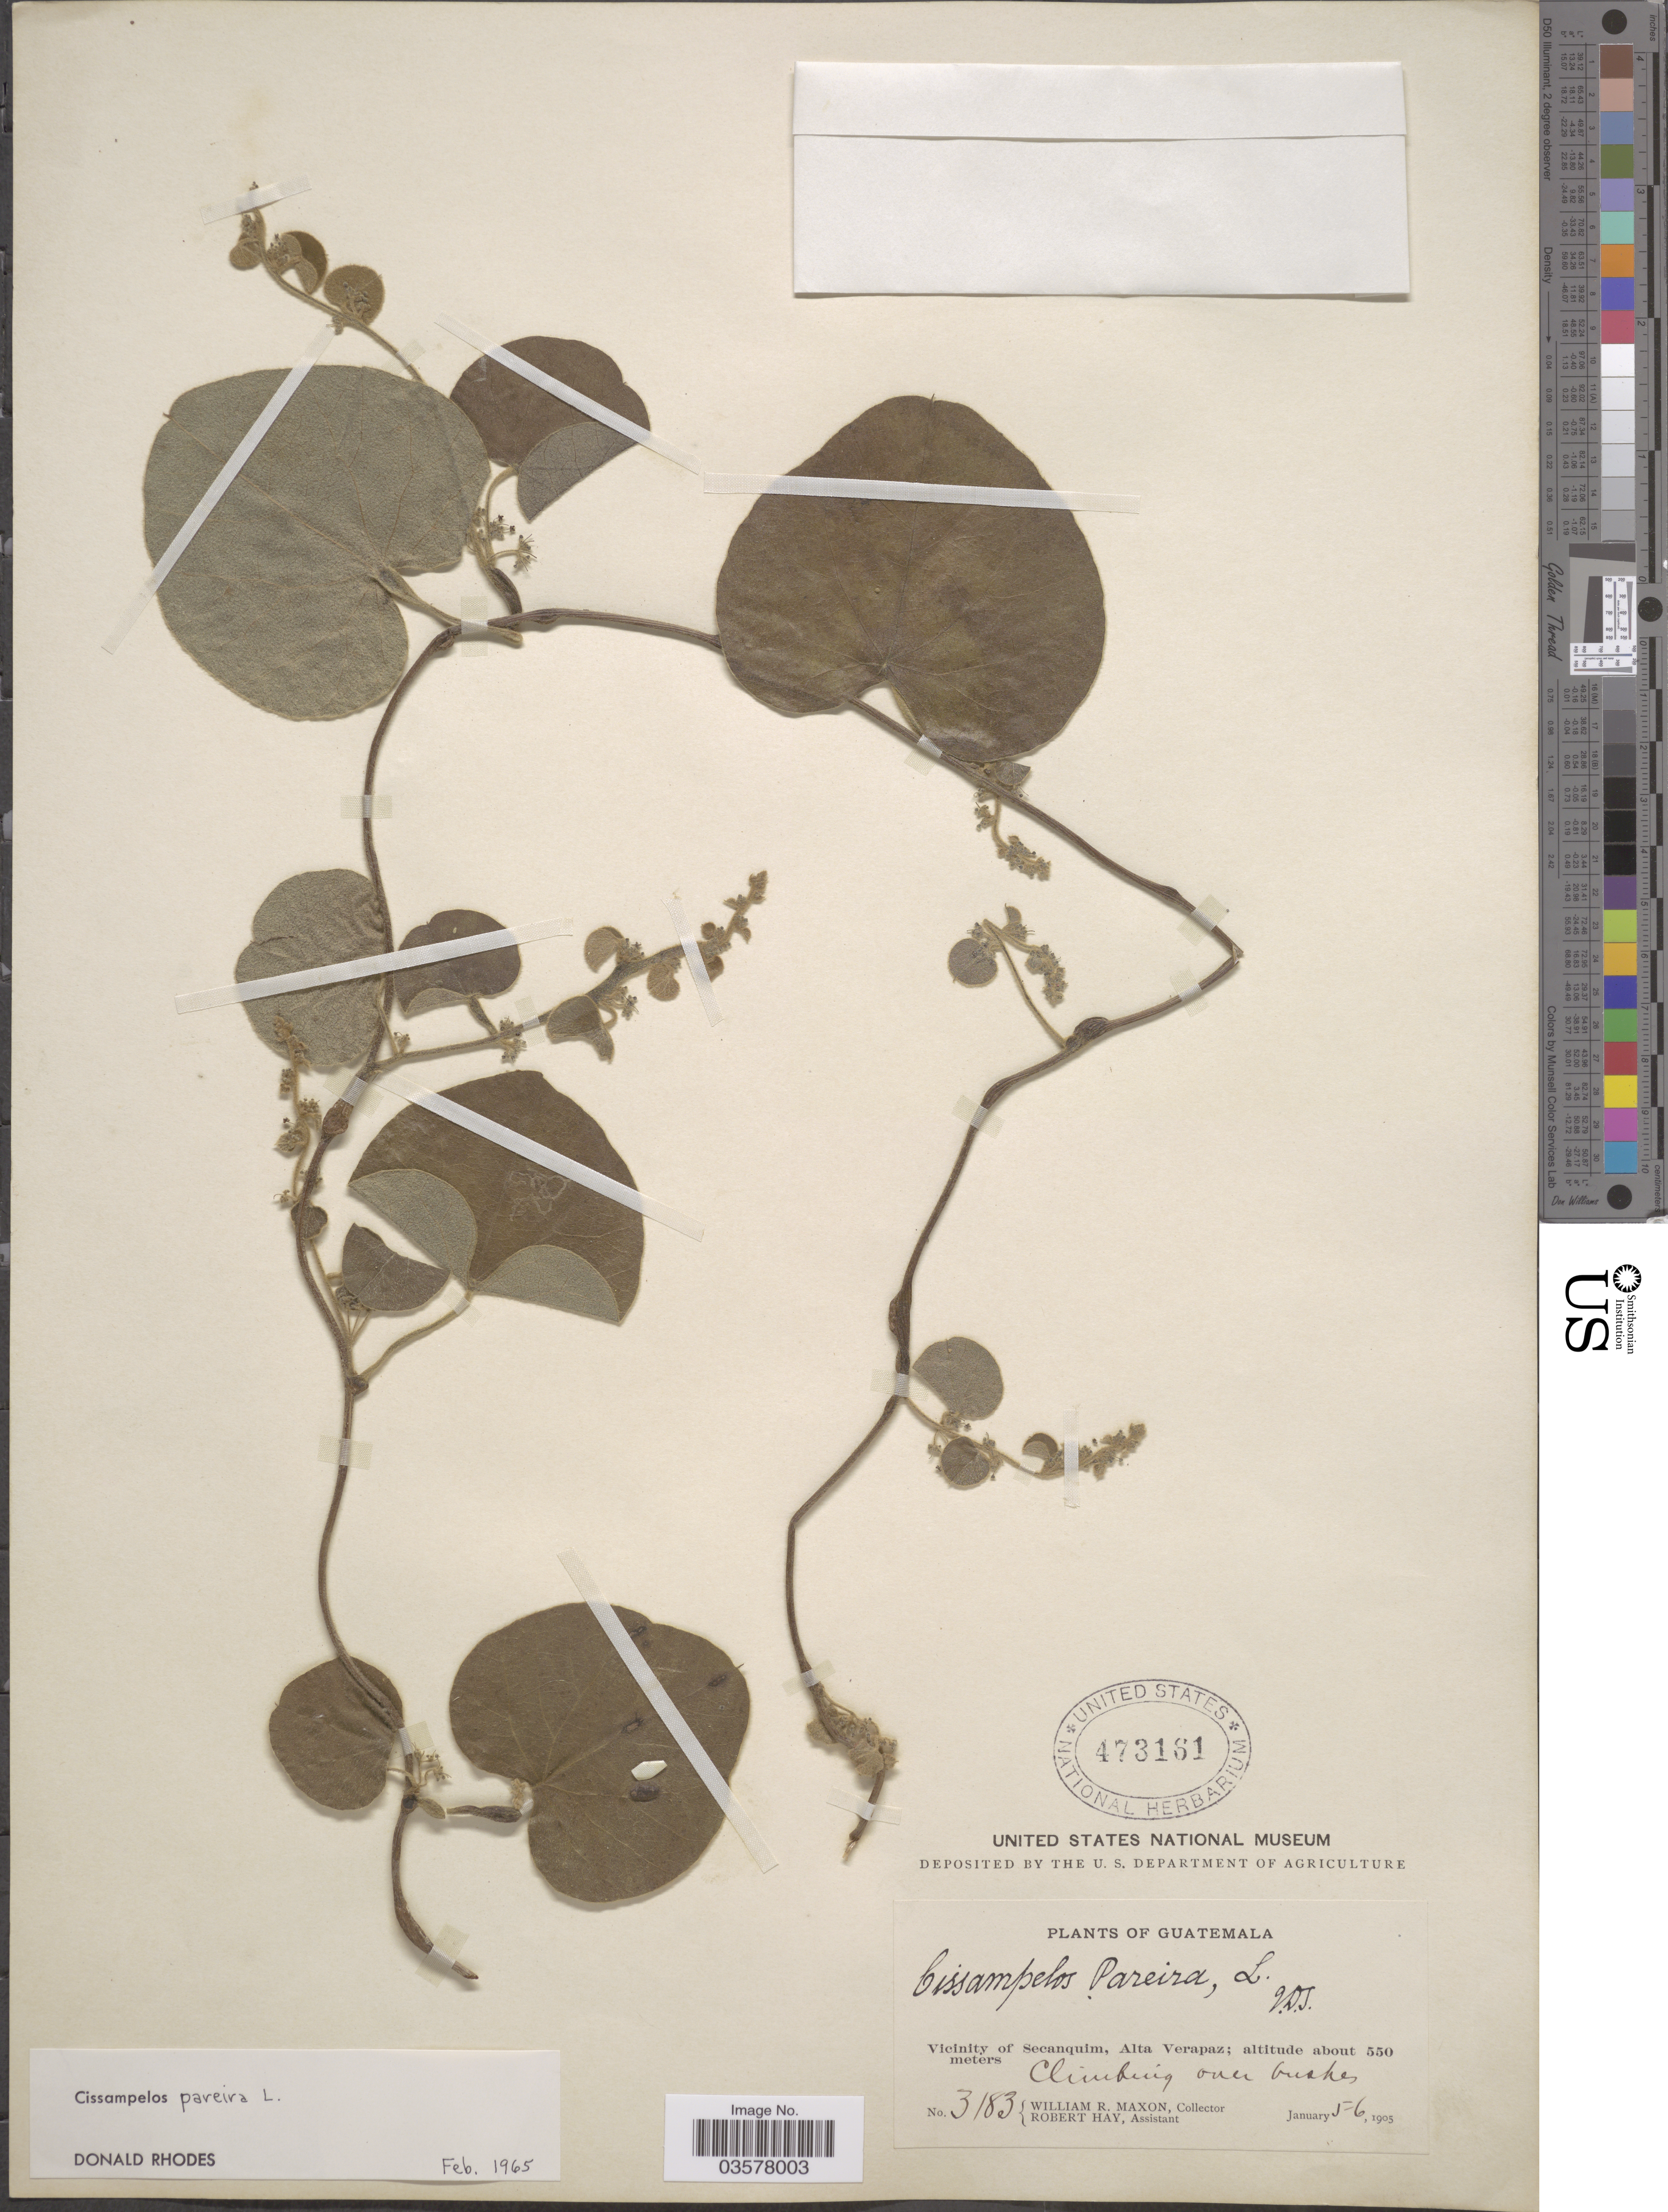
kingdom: Plantae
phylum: Tracheophyta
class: Magnoliopsida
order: Ranunculales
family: Menispermaceae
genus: Cissampelos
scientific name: Cissampelos pareira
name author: L.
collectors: W. R. Maxon & R. H. Hay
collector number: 3183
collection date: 1905-01-05/1905-01-06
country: Guatemala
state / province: Alta Verapaz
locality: Vicinity of Secanquim.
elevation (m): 550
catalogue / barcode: US 473161